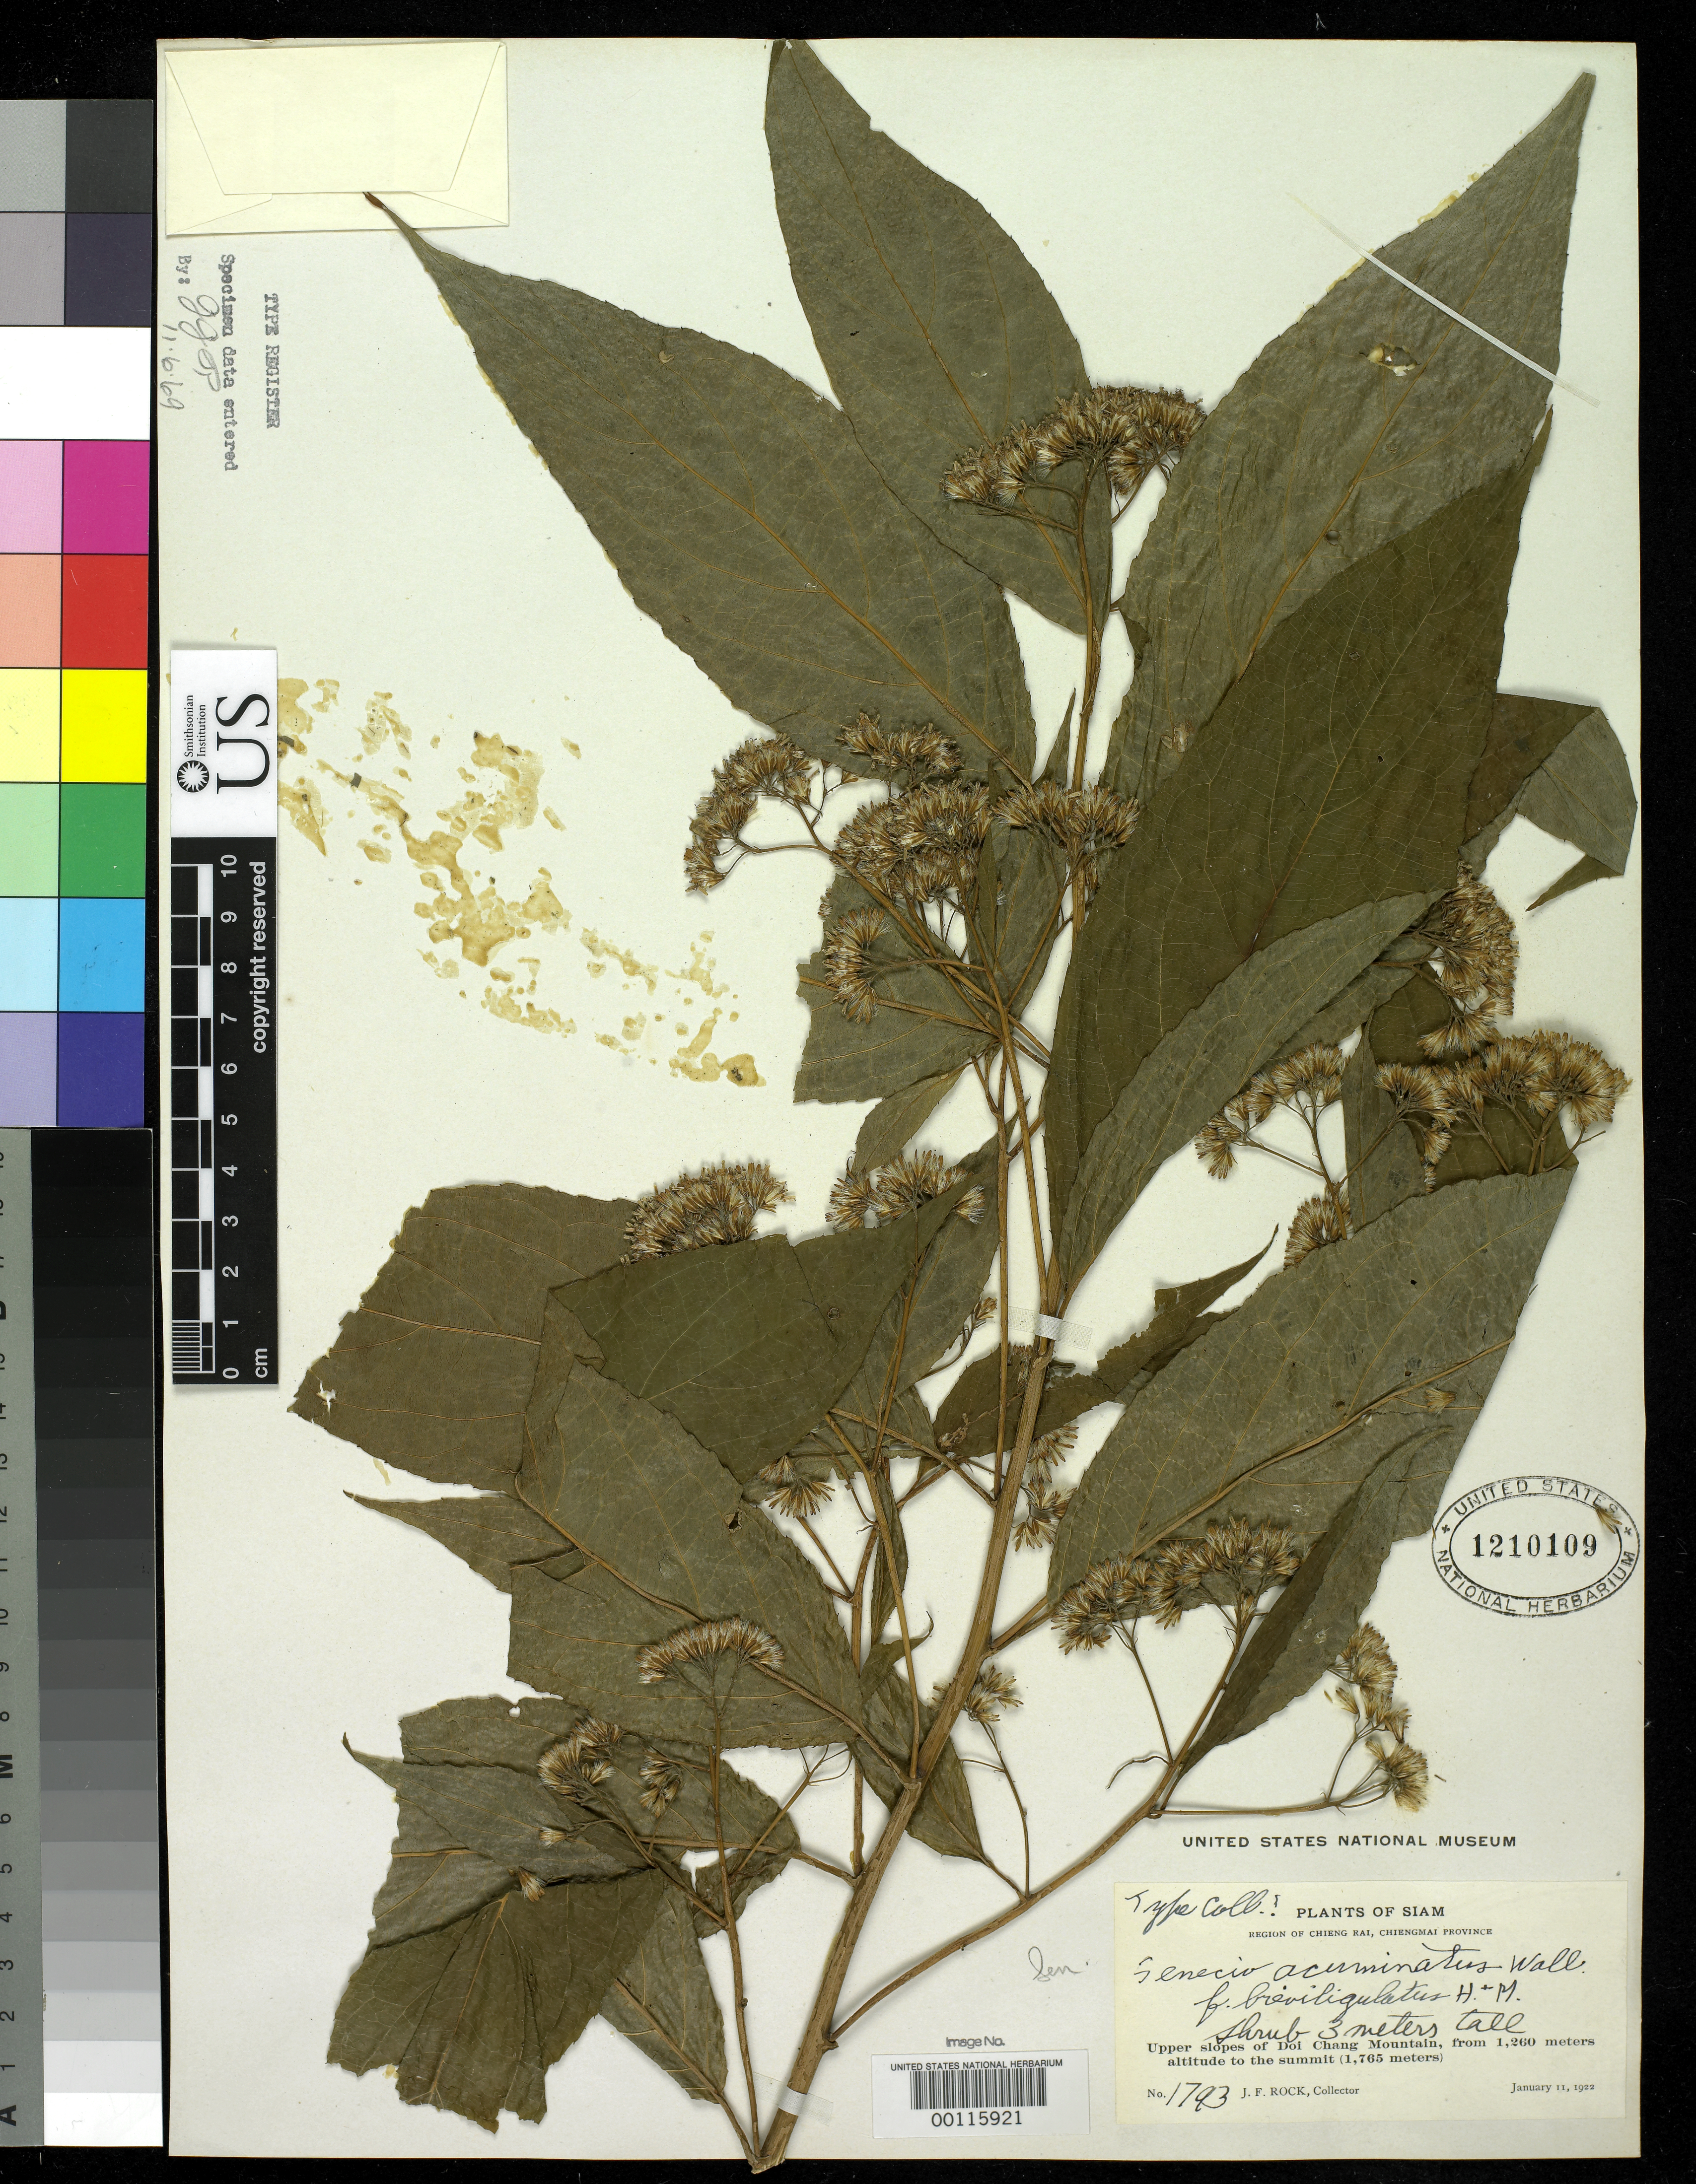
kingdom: Plantae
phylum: Tracheophyta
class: Magnoliopsida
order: Asterales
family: Asteraceae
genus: Senecio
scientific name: Senecio acuminatus f. breviligulatus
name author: Hand.-Mazz.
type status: Isotype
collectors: J. F. Rock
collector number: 1793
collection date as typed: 11 Jan 1922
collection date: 1922-01-11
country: Thailand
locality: Chieng Rai, upper slopes of Doi Chang Mountain.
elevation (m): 1260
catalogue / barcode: US 1210109